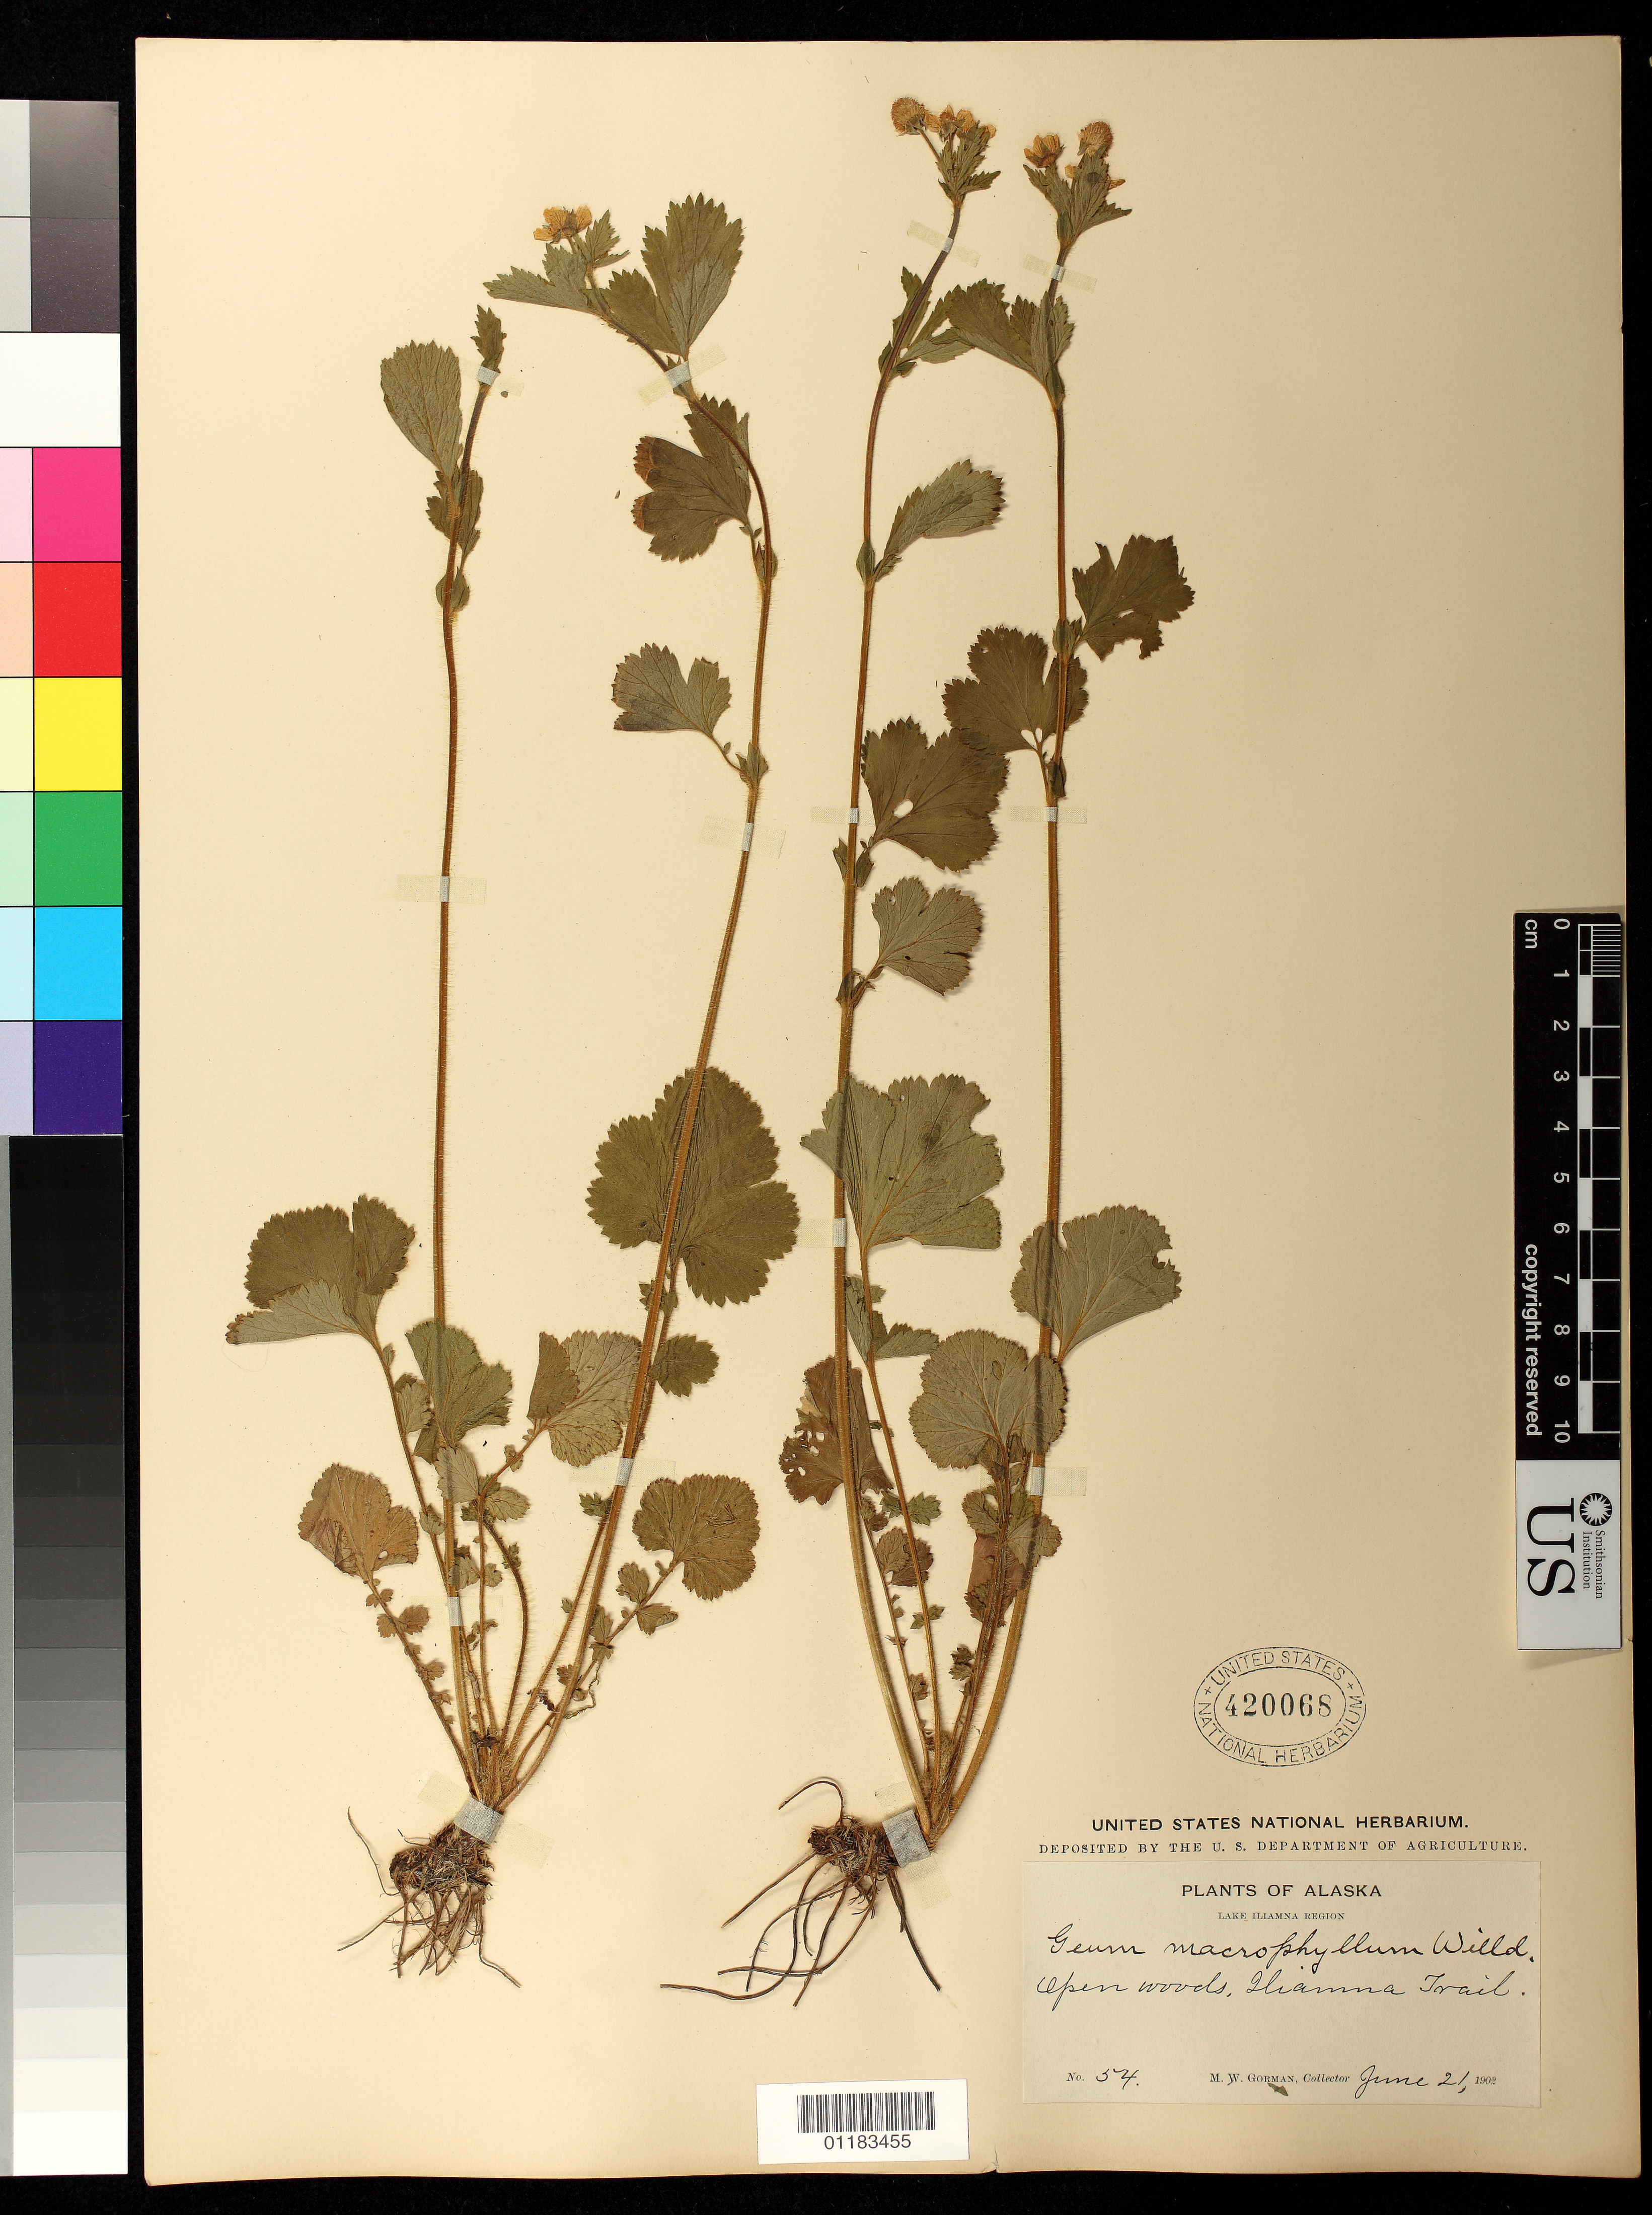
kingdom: Plantae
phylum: Tracheophyta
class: Magnoliopsida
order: Rosales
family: Rosaceae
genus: Geum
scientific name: Geum macrophyllum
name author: Willd.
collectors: M. W. Gorman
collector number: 54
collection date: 1902-06-21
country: United States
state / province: Alaska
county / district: Lake and Peninsula Borough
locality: Lake Iliamna Region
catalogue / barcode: US 420068